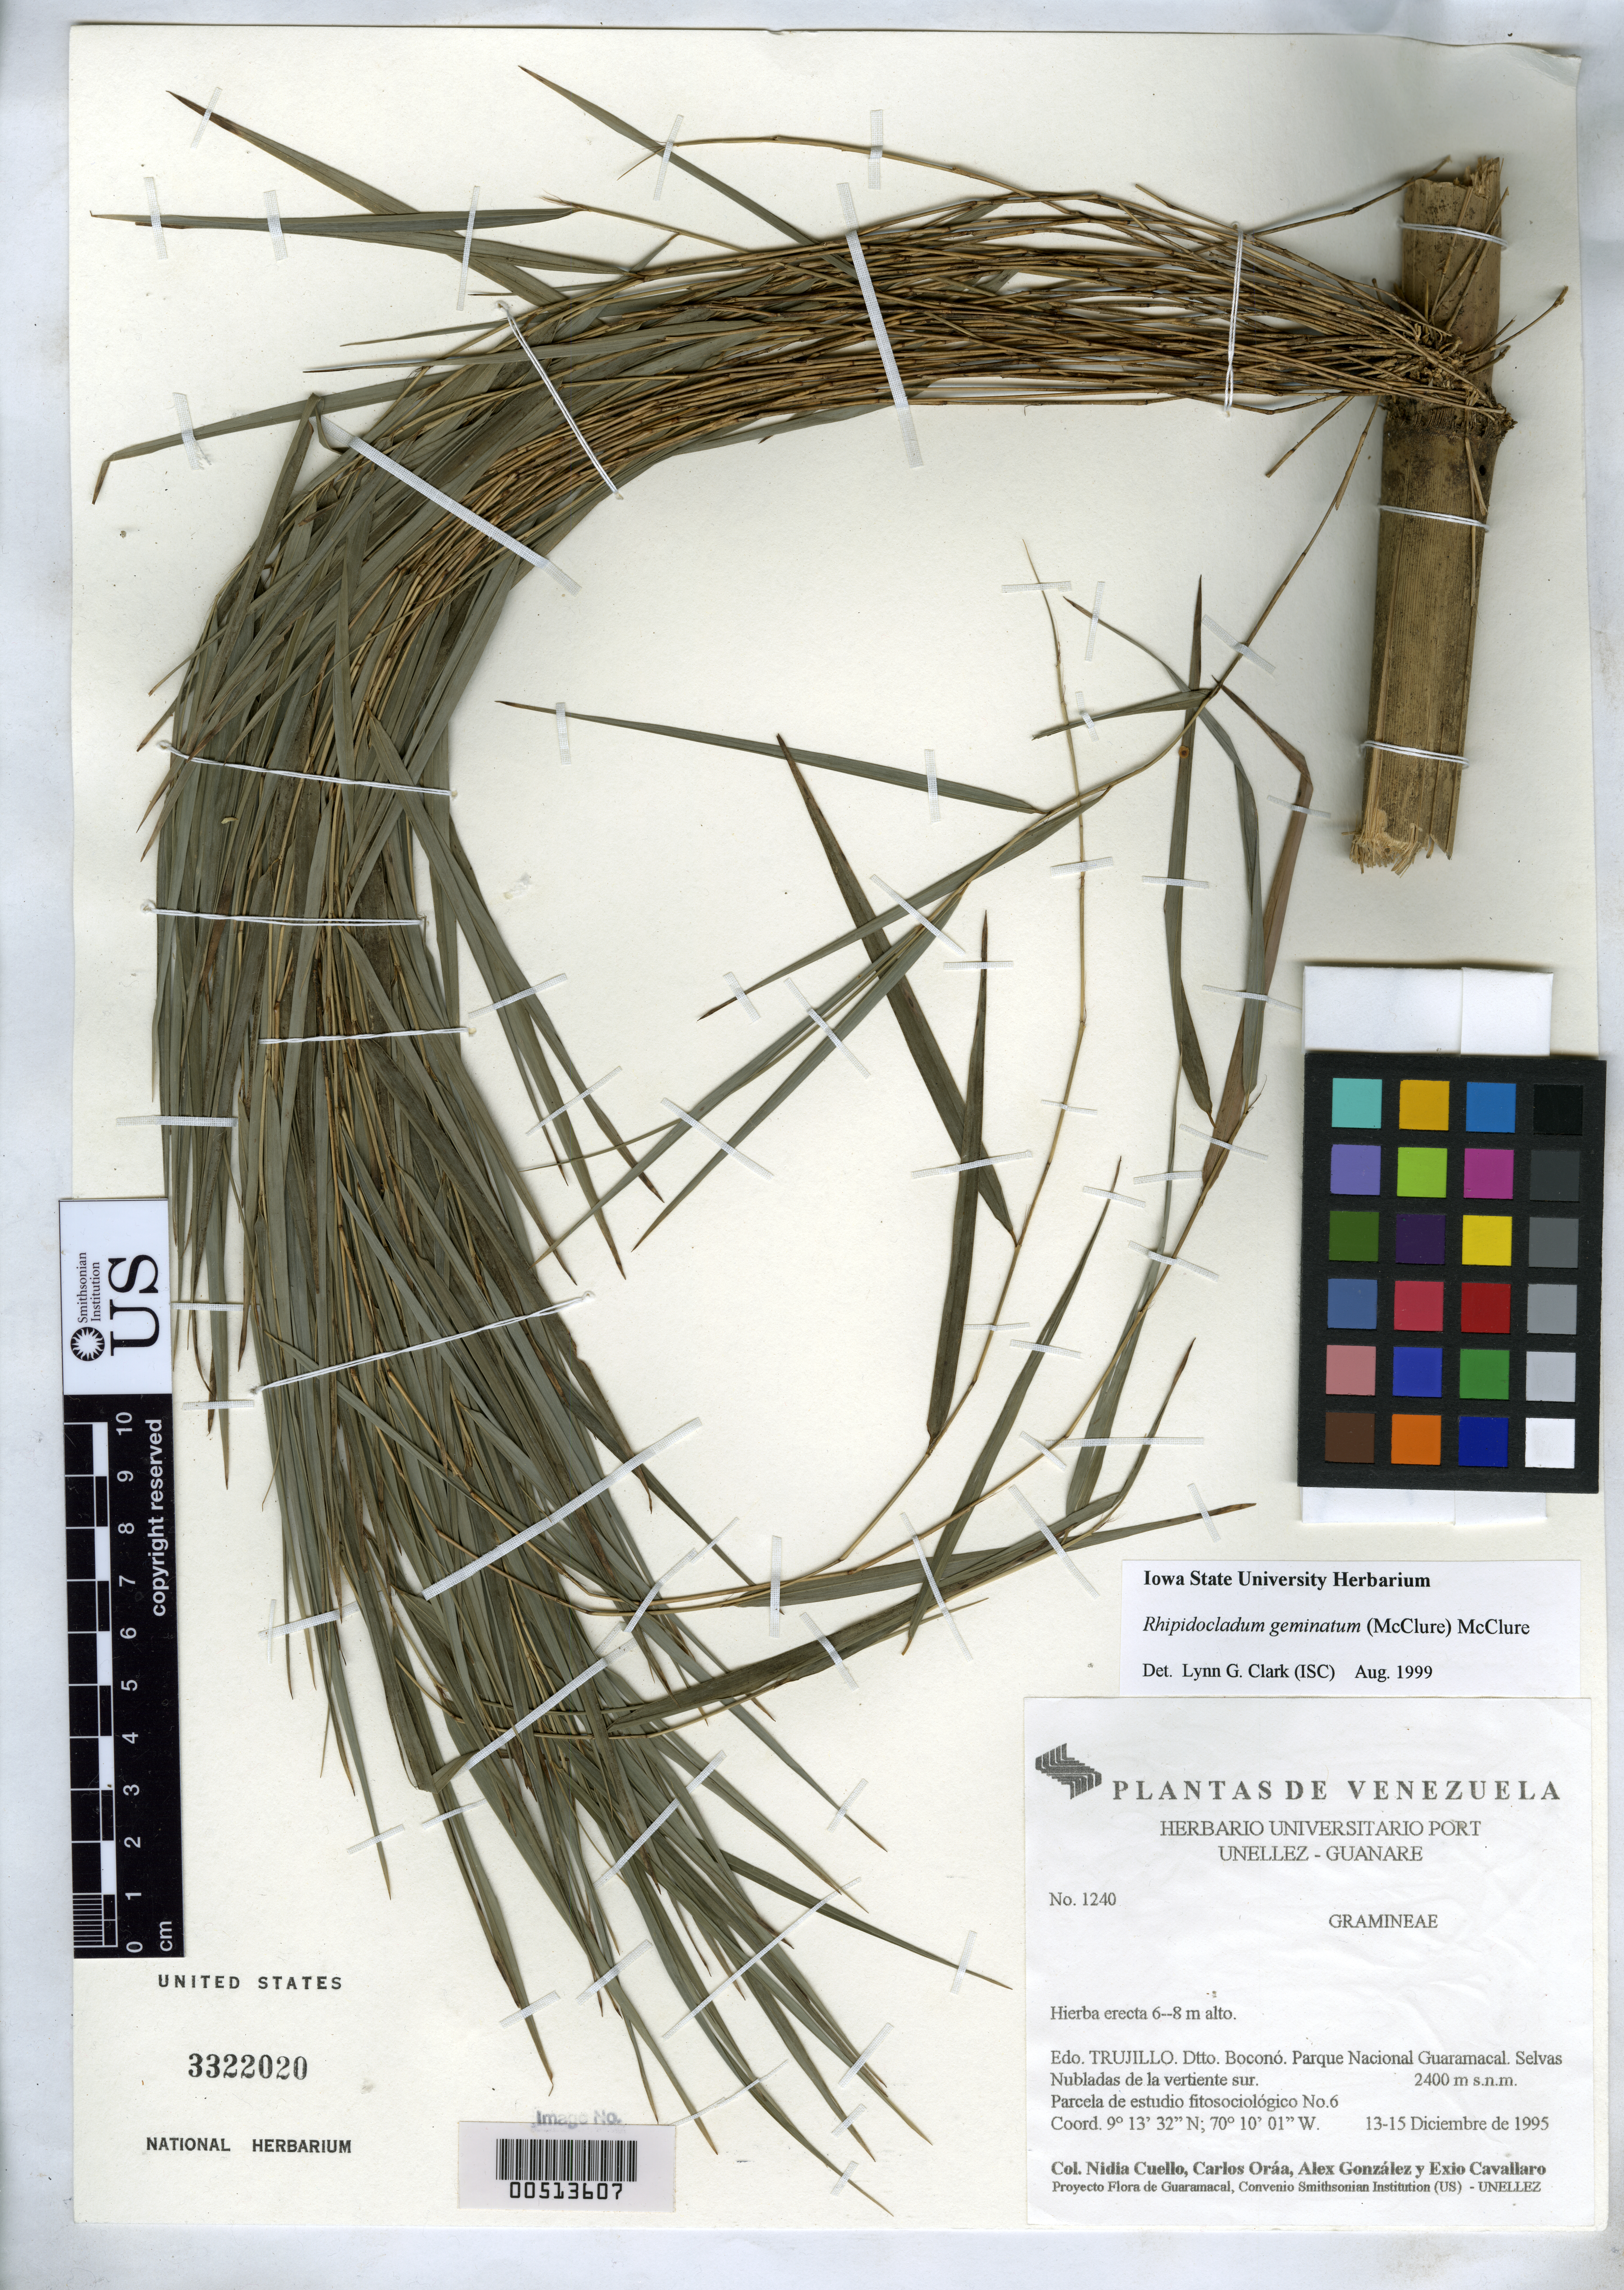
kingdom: Plantae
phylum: Tracheophyta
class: Liliopsida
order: Poales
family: Poaceae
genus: Didymogonyx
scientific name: Didymogonyx geminatum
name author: (McClure) C.D. Tyrrell et al.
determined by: Dorr, L. J., (BOT), Smithsonian Institution - National Museum of Natural History (UNITED STATES)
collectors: N. L. Cuello, C. Oráa, A. Gonzáles & E. Cavallaro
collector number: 1240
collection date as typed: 13 Dec 1995 to 15 Dec 1995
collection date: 1995-12-13/1995-12-15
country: Venezuela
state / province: Trujillo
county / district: Boconó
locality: Parque Nacional Guaramacal, vertiente S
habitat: Selvas Nubladas. Parcela de estudio fitosociológico No. 6.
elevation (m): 2400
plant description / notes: PORT, US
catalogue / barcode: US 3322020